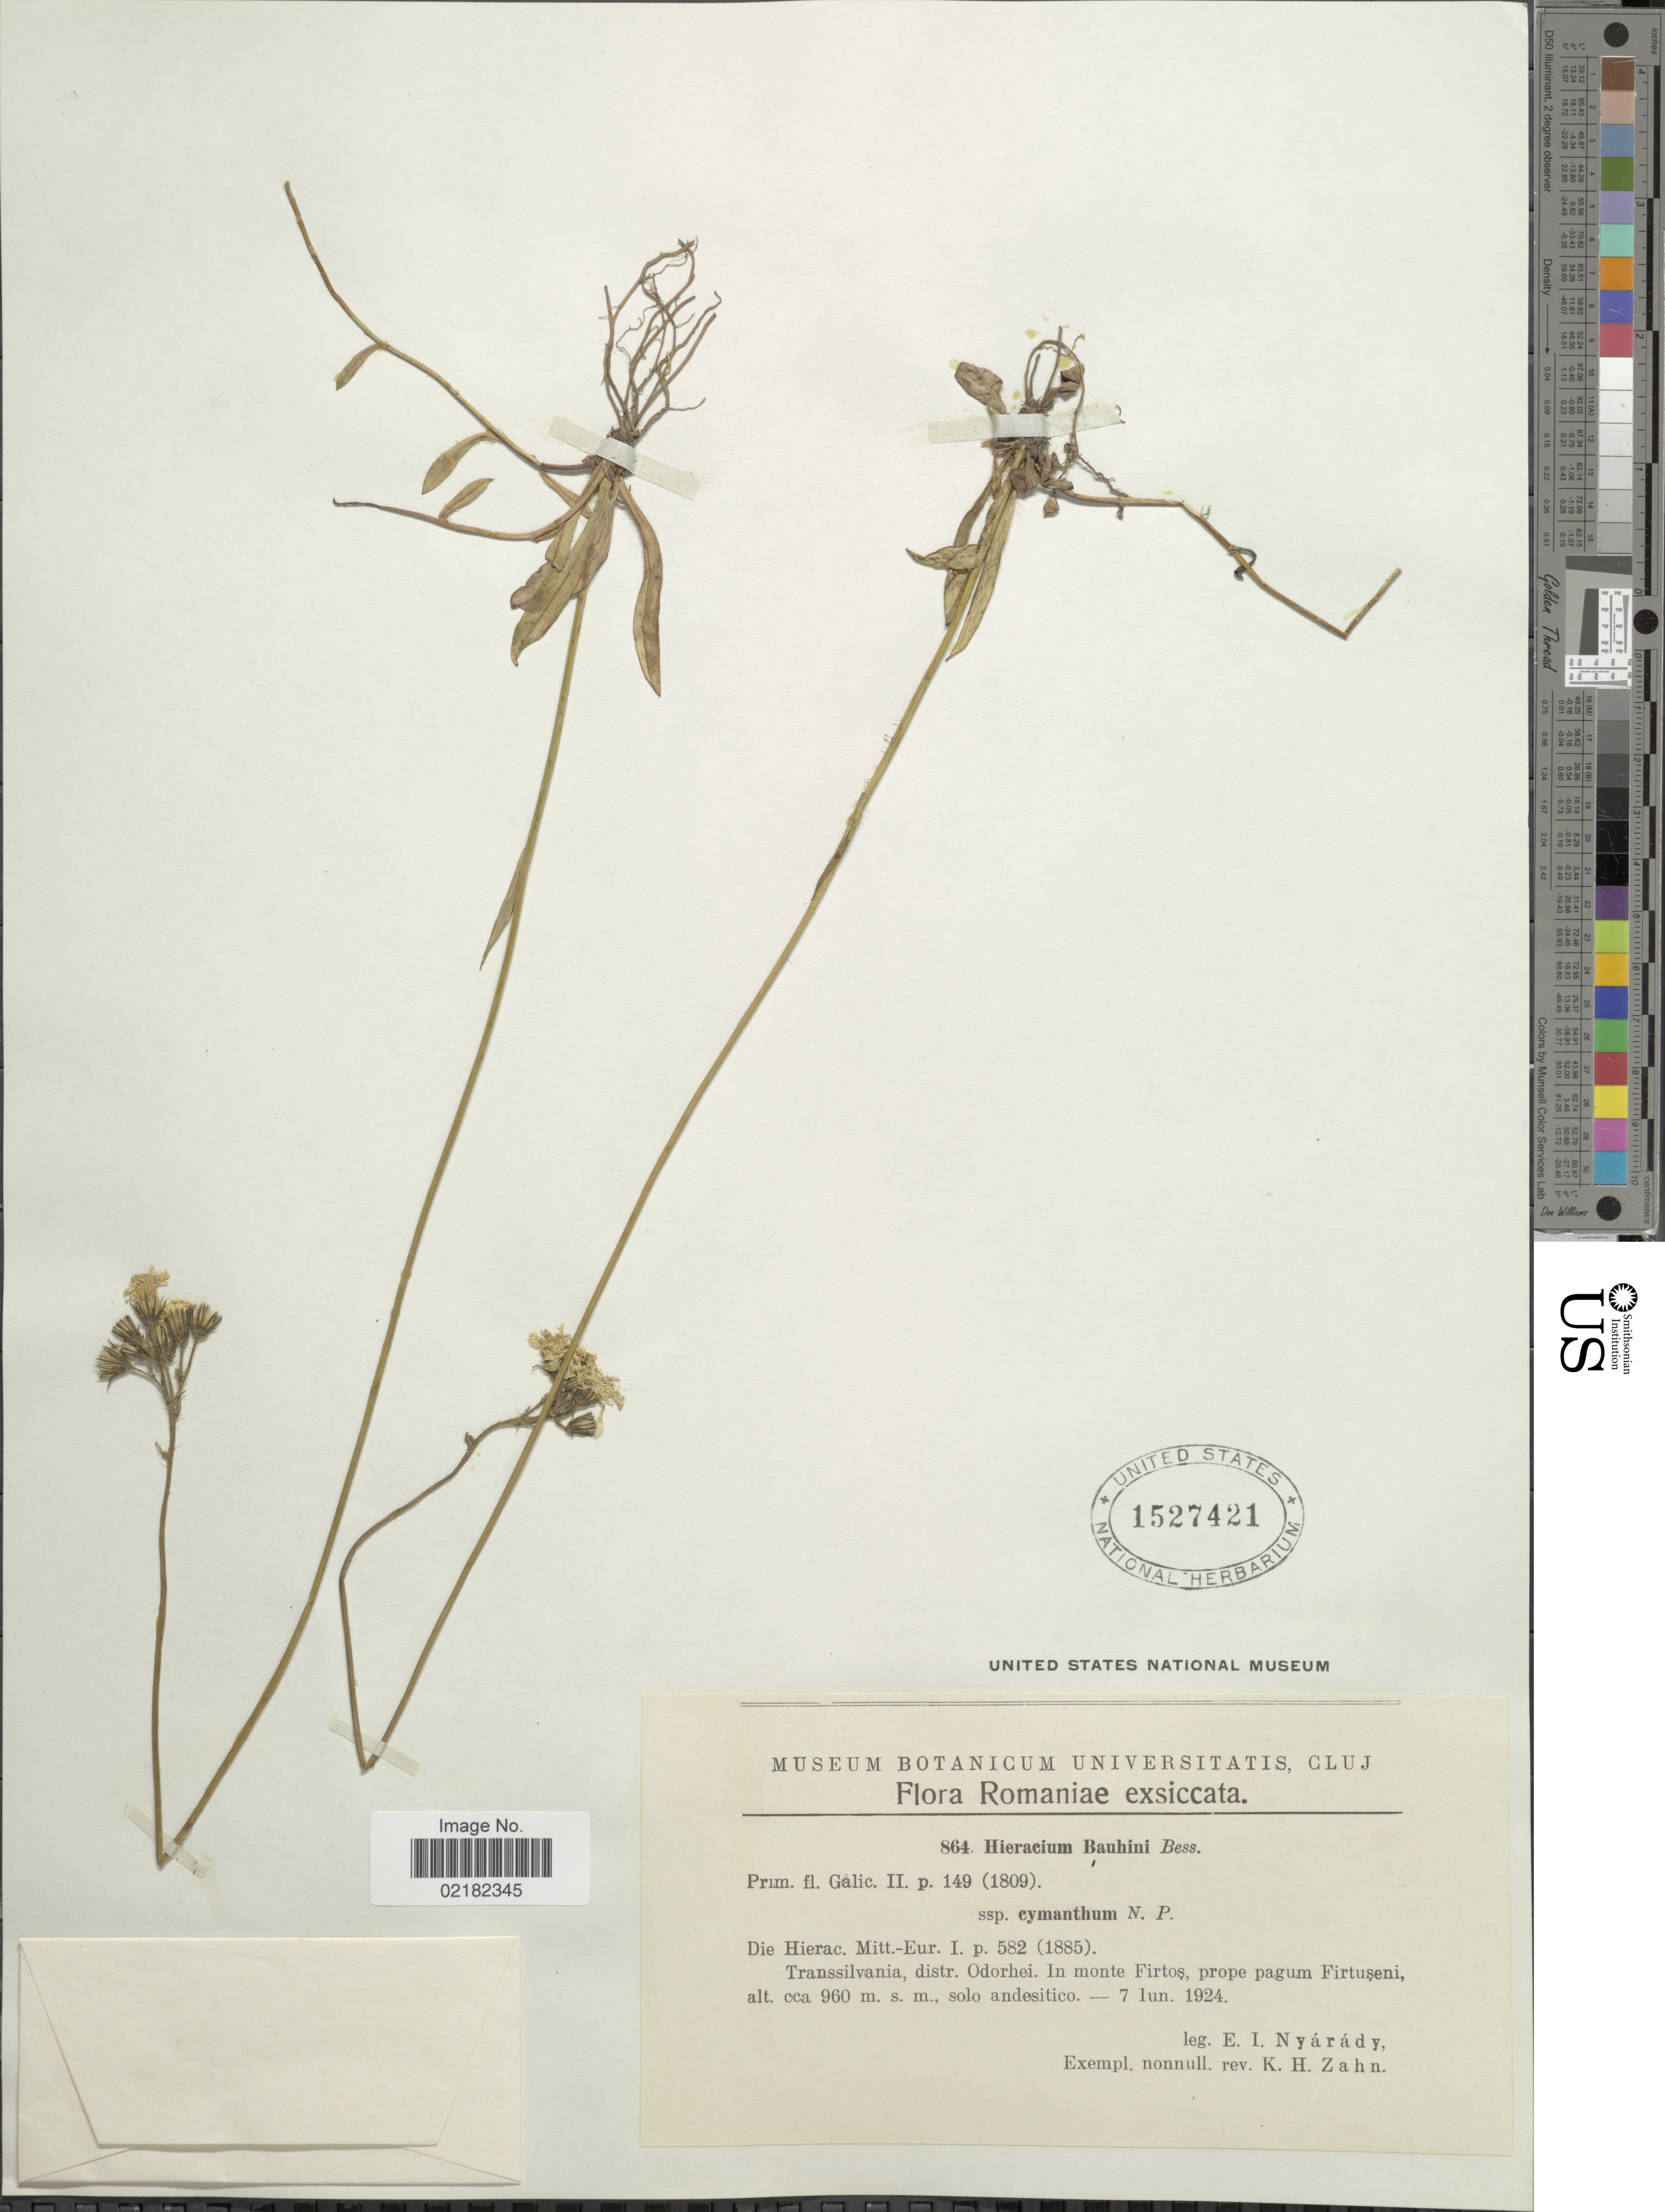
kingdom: Plantae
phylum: Tracheophyta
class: Magnoliopsida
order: Asterales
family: Asteraceae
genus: Hieracium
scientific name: Hieracium bauhini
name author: Schult.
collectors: E. Nyárády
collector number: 864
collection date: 1924-06-07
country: Romania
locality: Romaniae, Transsilvania, distr. Odorhei, in monte Firtos, prope pagum Firtuseni.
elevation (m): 960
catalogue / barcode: US 1527421